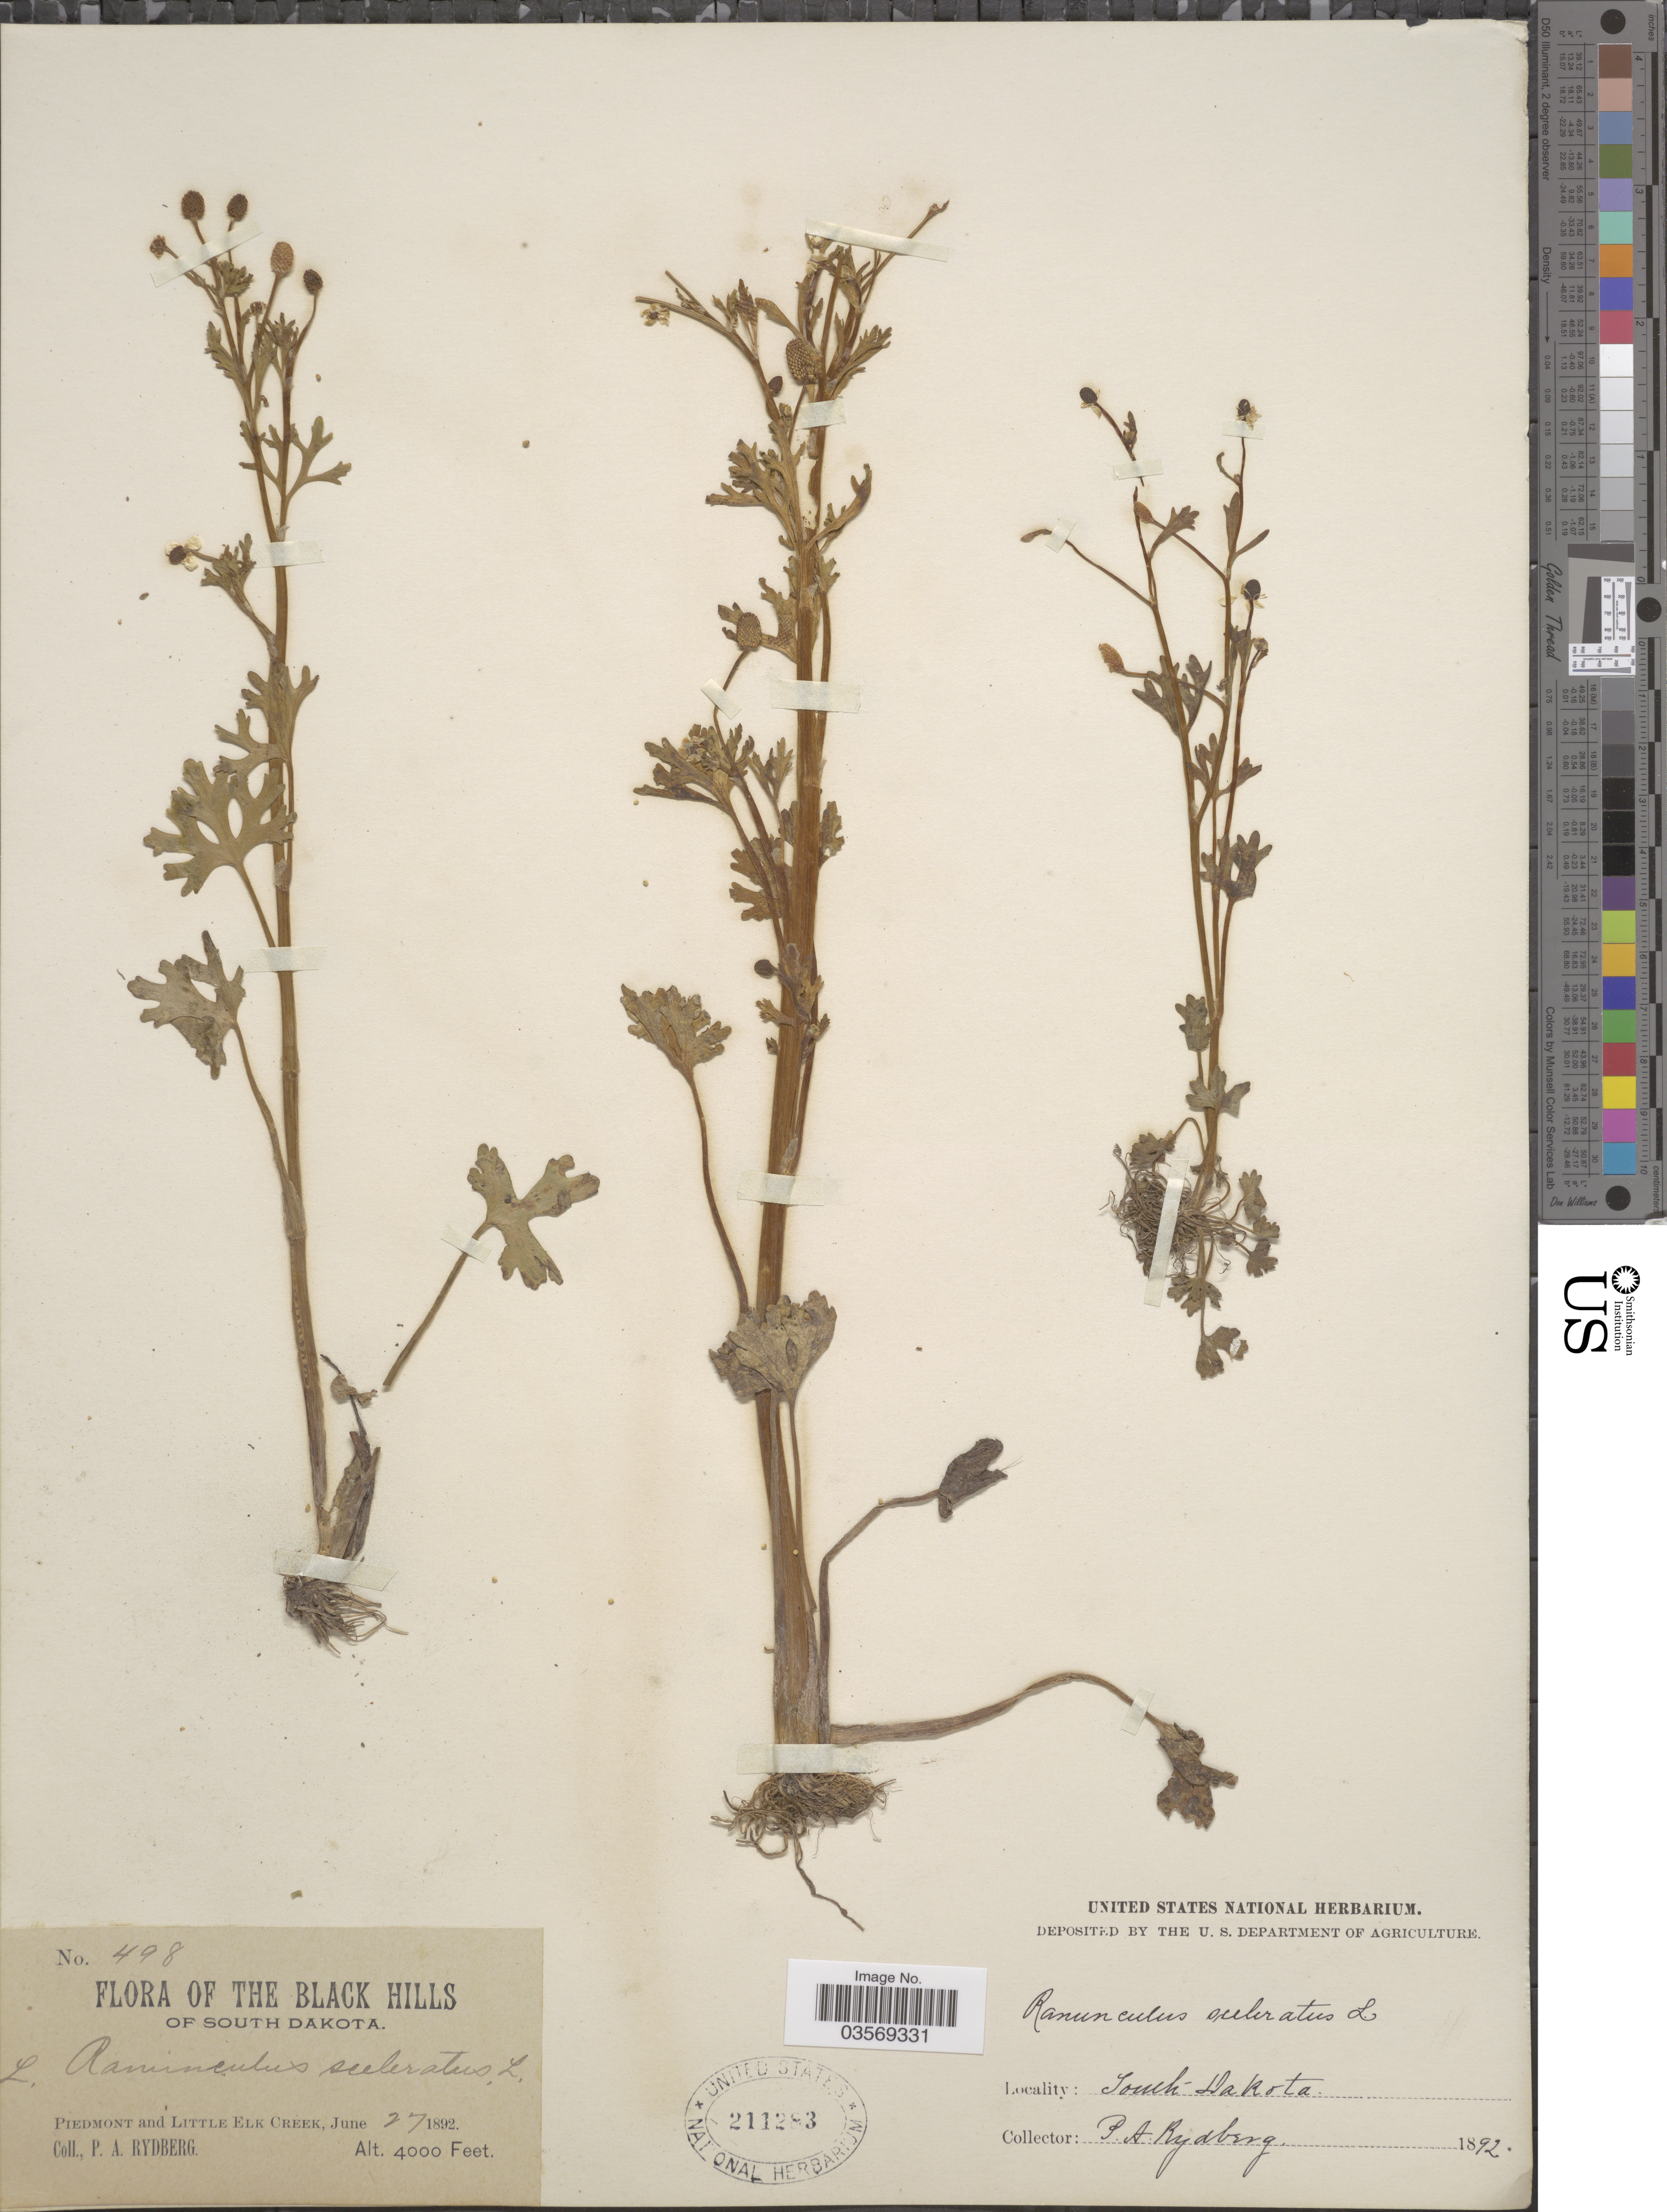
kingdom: Plantae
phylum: Tracheophyta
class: Magnoliopsida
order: Ranunculales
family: Ranunculaceae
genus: Ranunculus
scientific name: Ranunculus sceleratus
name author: L.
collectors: P. A. Rydberg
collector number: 498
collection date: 1892-06-27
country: United States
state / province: South Dakota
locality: The Black Hills of South Dakota. Piedmont and Little Elk Creek.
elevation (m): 1219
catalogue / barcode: US 211283